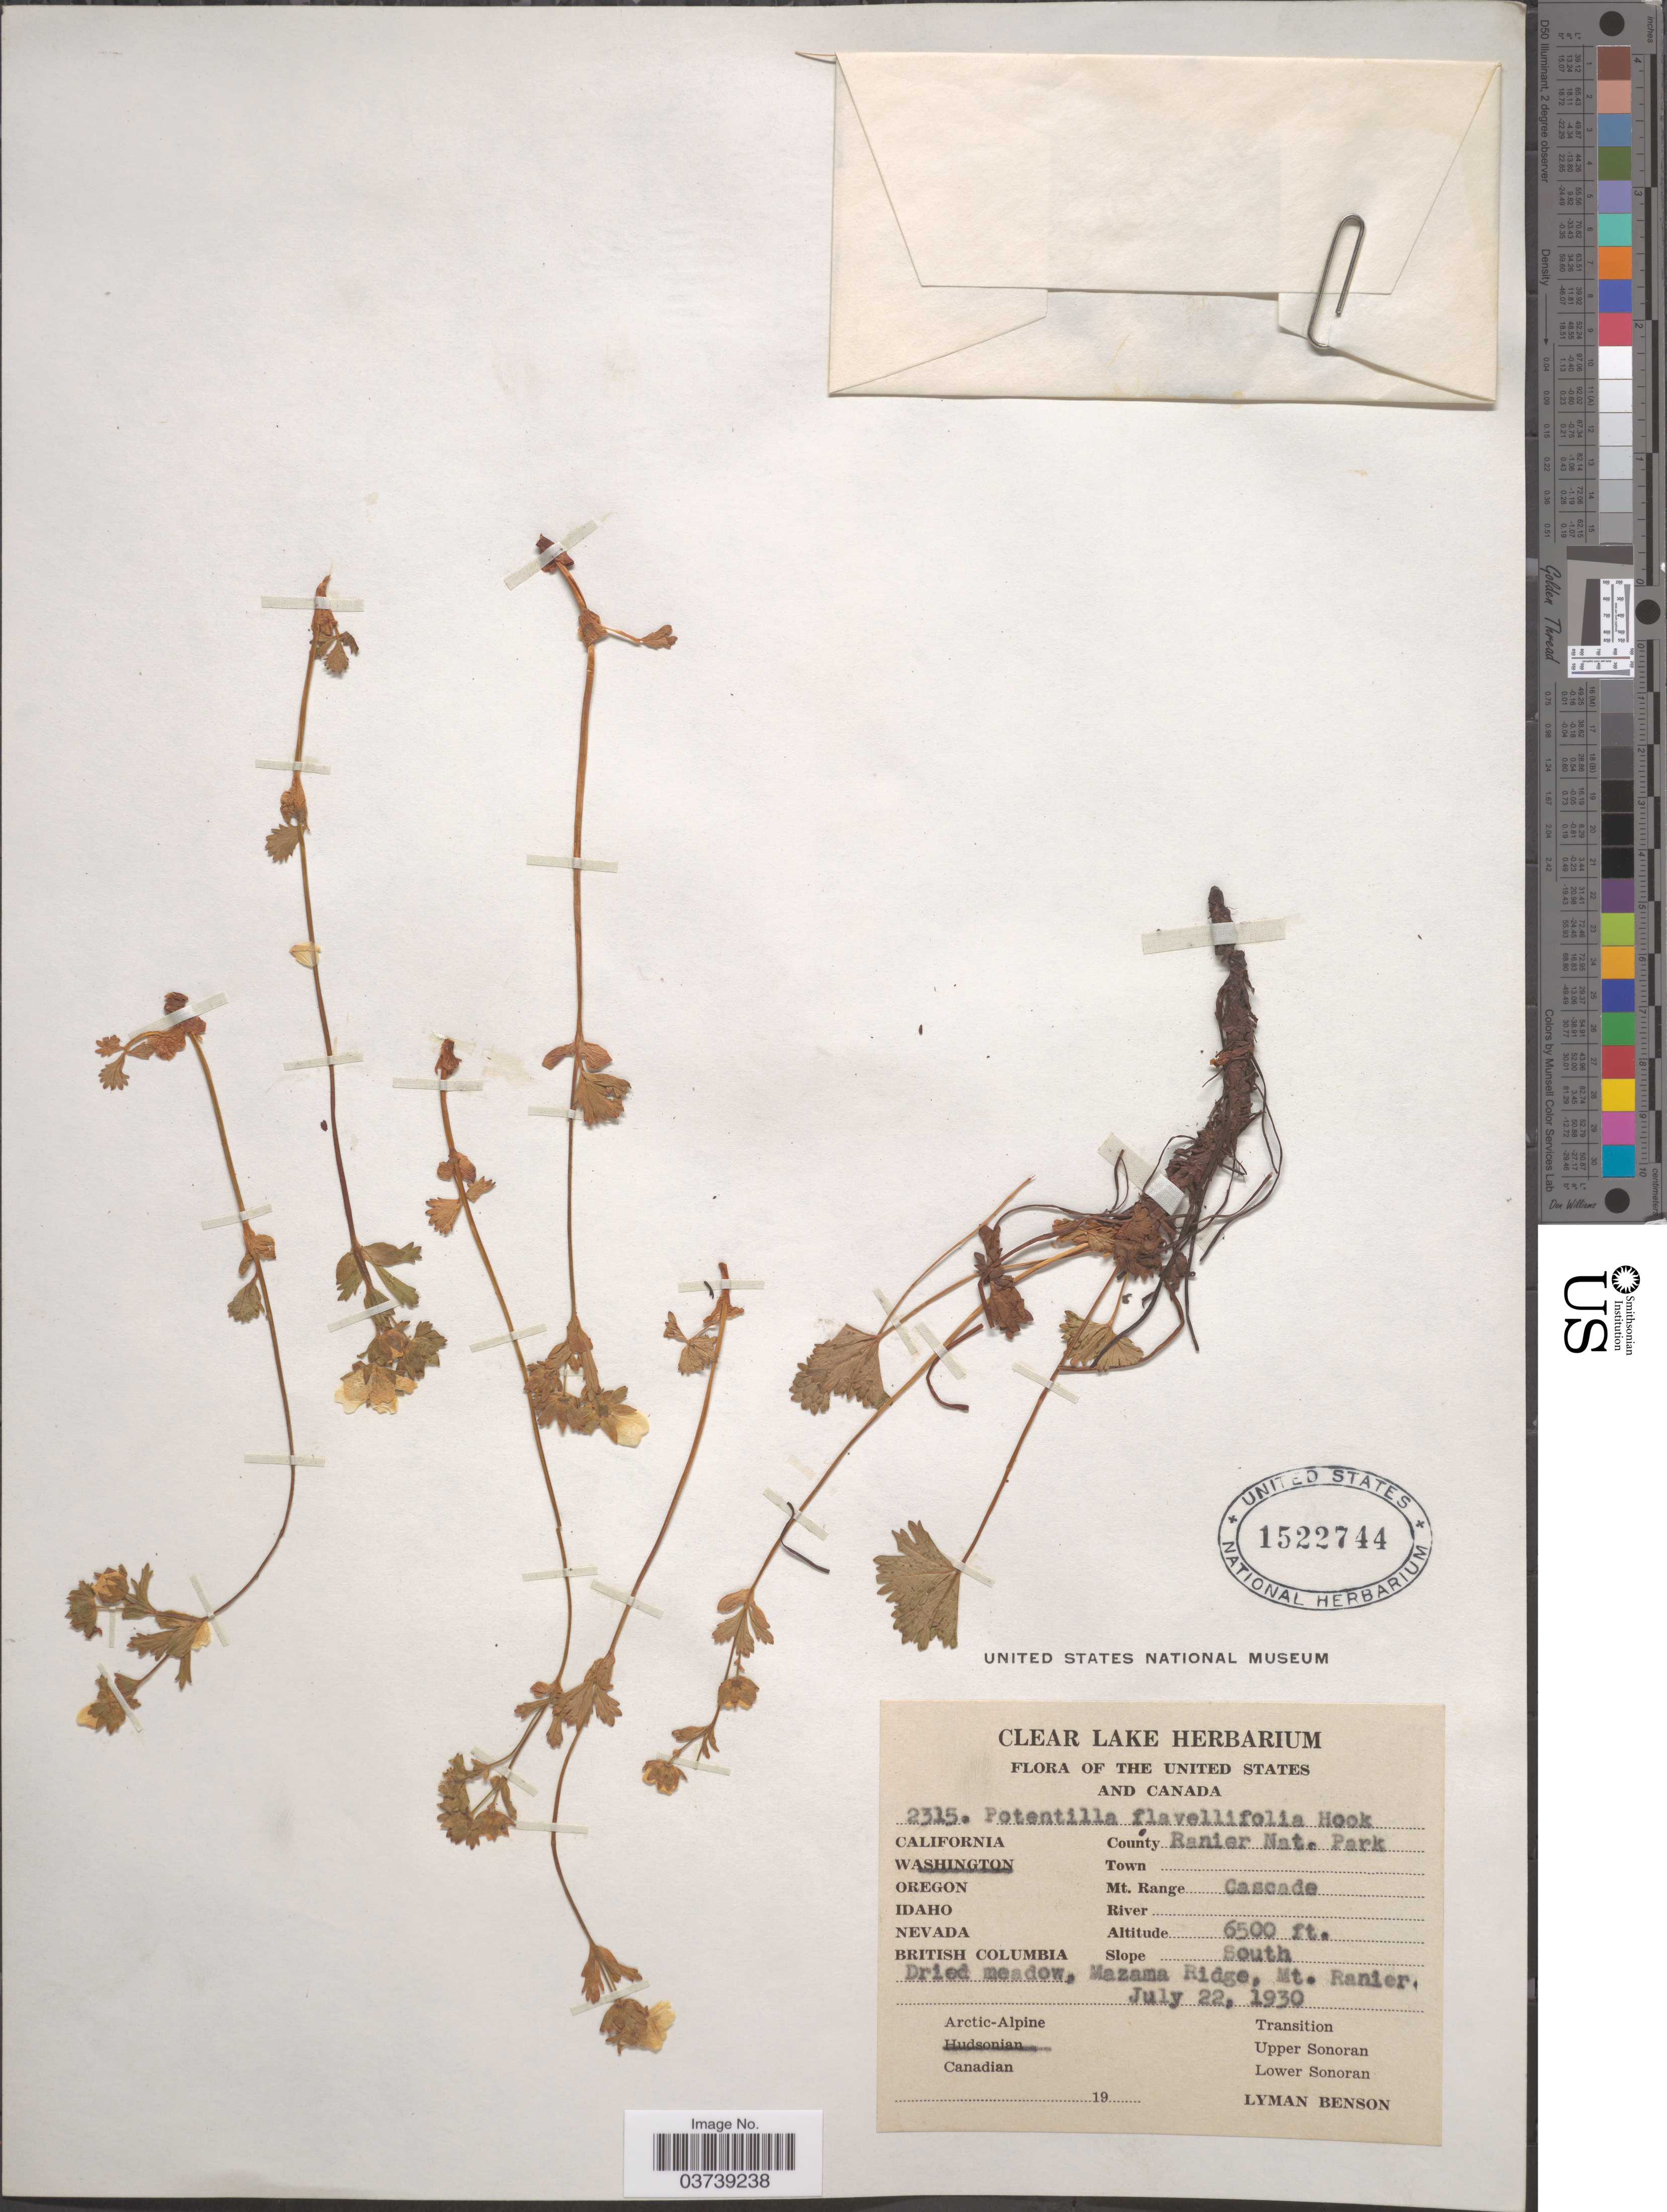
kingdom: Plantae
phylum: Tracheophyta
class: Magnoliopsida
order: Rosales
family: Rosaceae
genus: Potentilla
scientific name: Potentilla flabellifolia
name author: Hook. ex Torr. & A. Gray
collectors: L. D. Benson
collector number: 2315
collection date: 1930-07-22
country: United States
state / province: Washington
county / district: Lewis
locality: Ranier Nat. Park. Mt. Range Cascade. Slope South. Mazama Ridge, Mt. Ranier.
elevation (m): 1981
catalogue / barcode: US 1522744